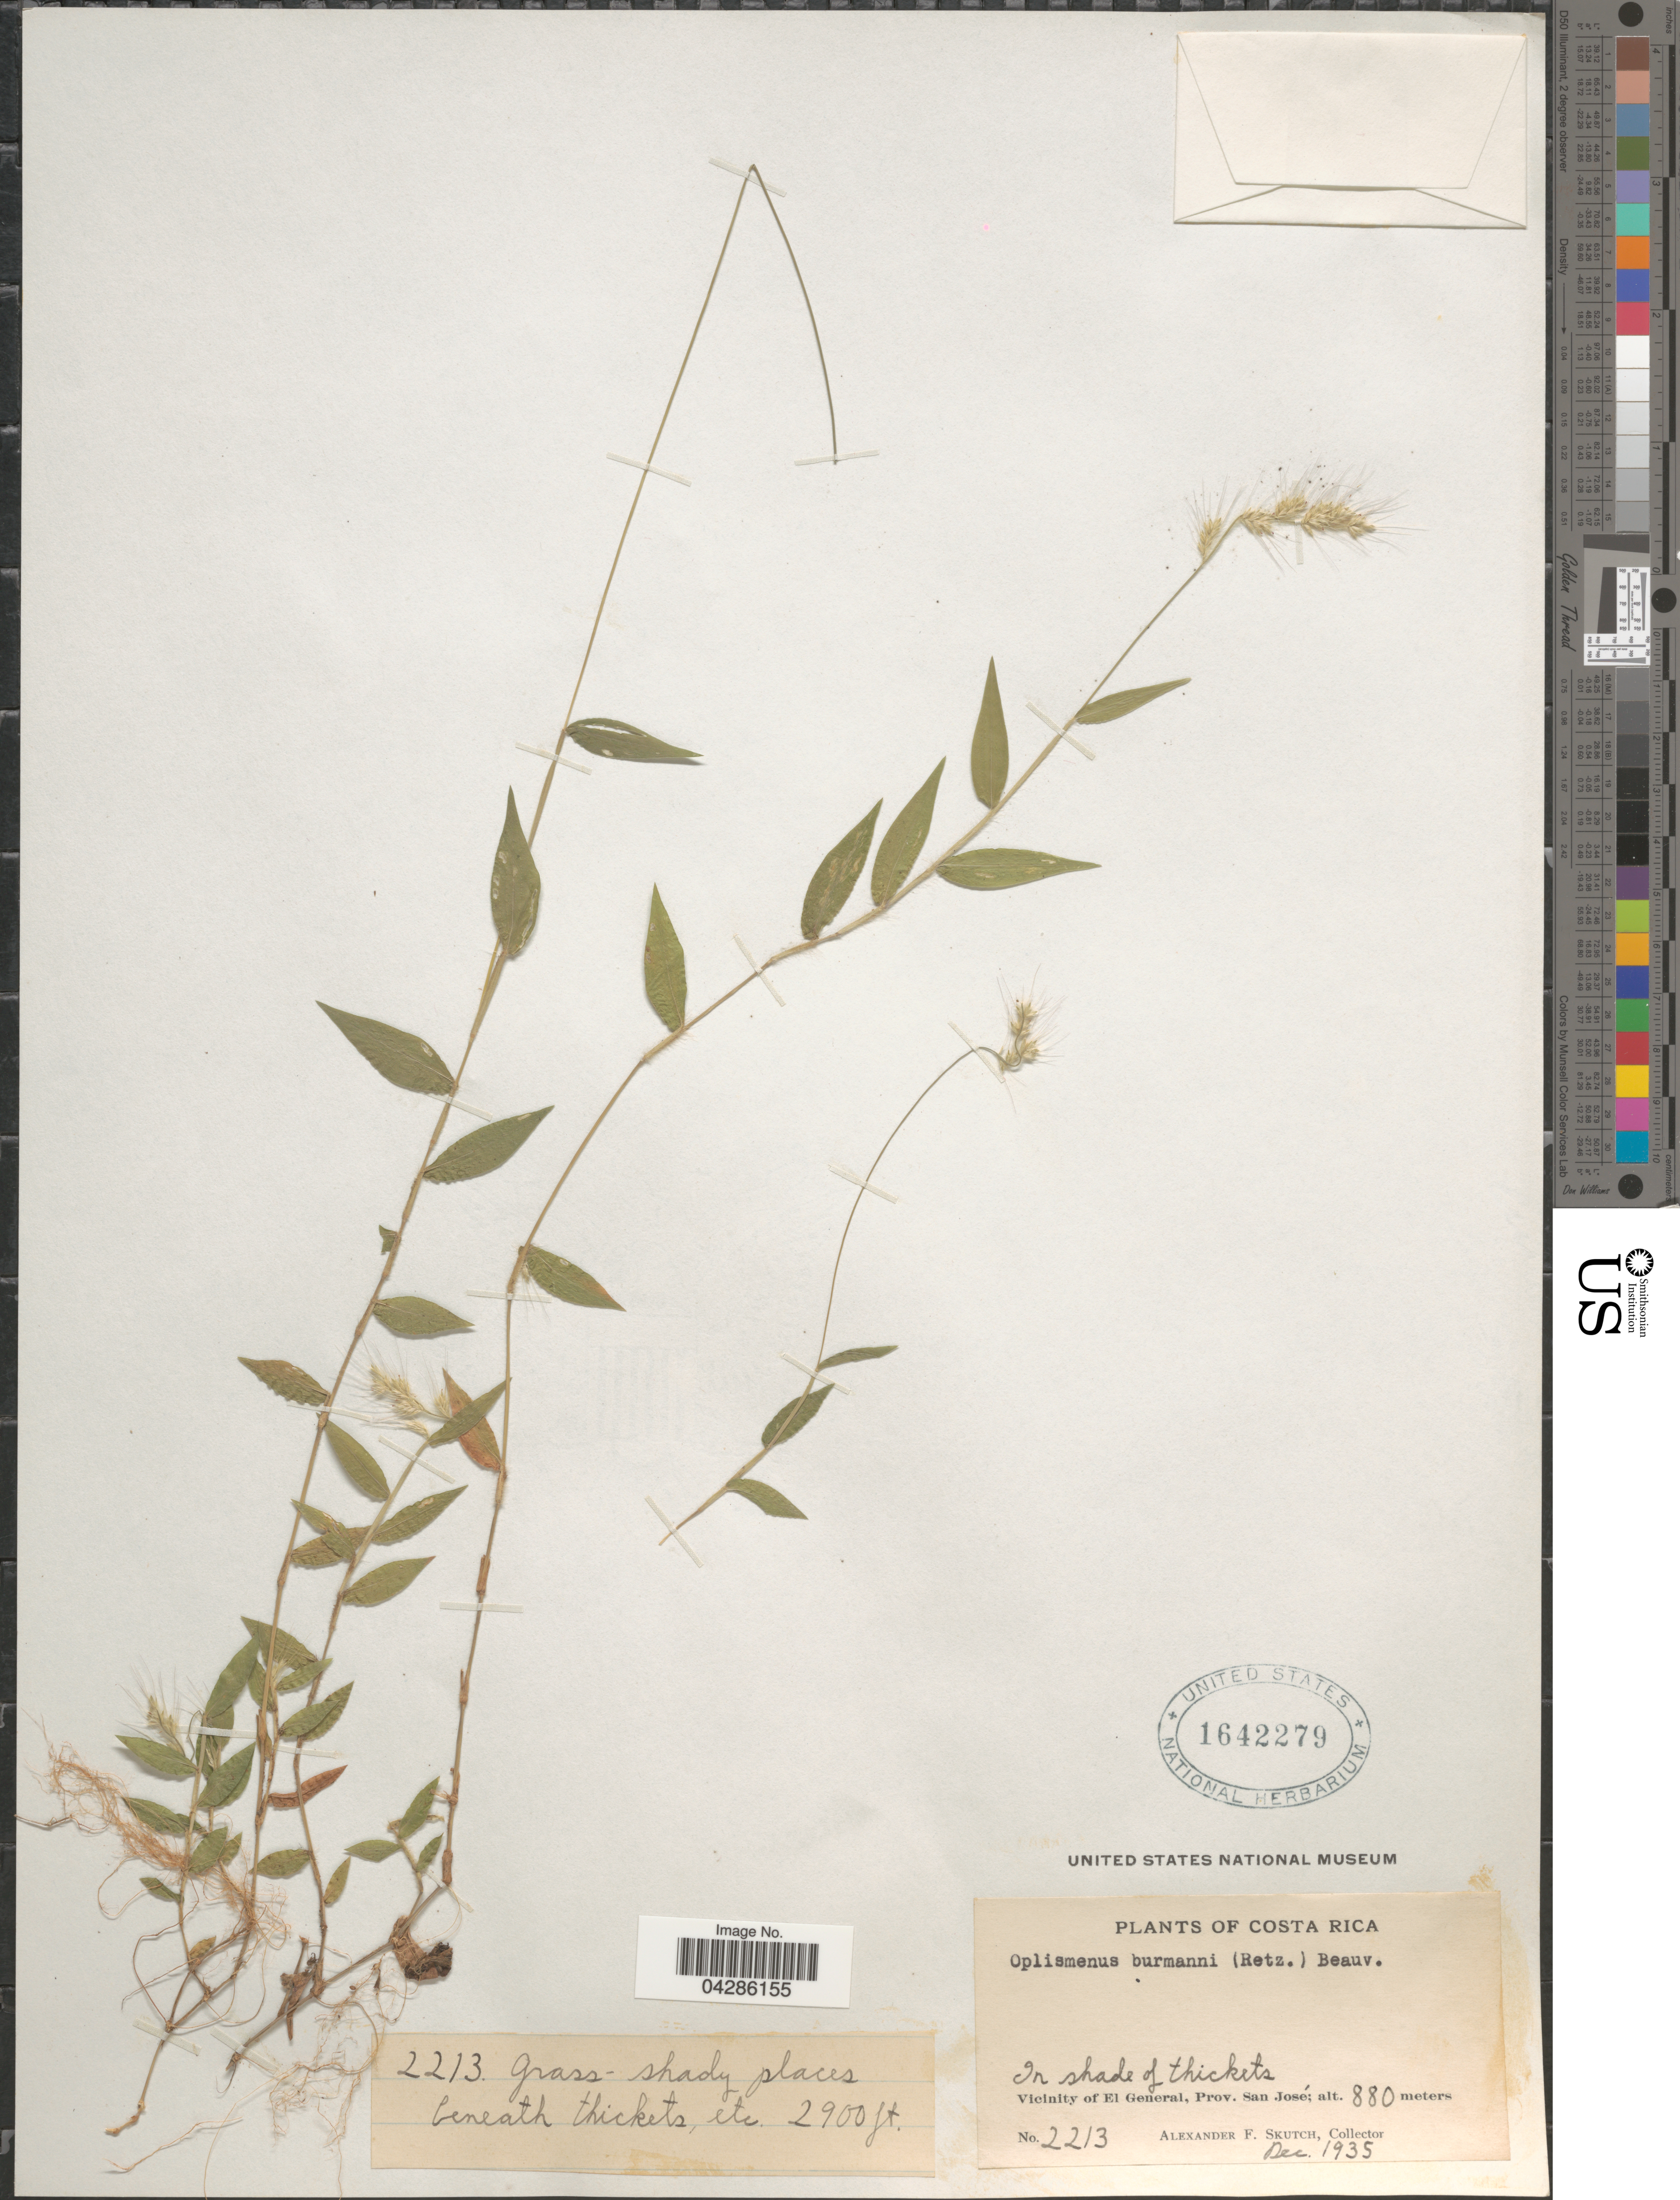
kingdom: Plantae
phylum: Tracheophyta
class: Liliopsida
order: Poales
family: Poaceae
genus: Oplismenus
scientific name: Oplismenus burmannii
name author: (Retz.) P. Beauv.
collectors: A. F. Skutch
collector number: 2213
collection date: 1935-12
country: Costa Rica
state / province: San José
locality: In shade of thickets. Vicinity of El General.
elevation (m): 880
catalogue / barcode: US 1642279